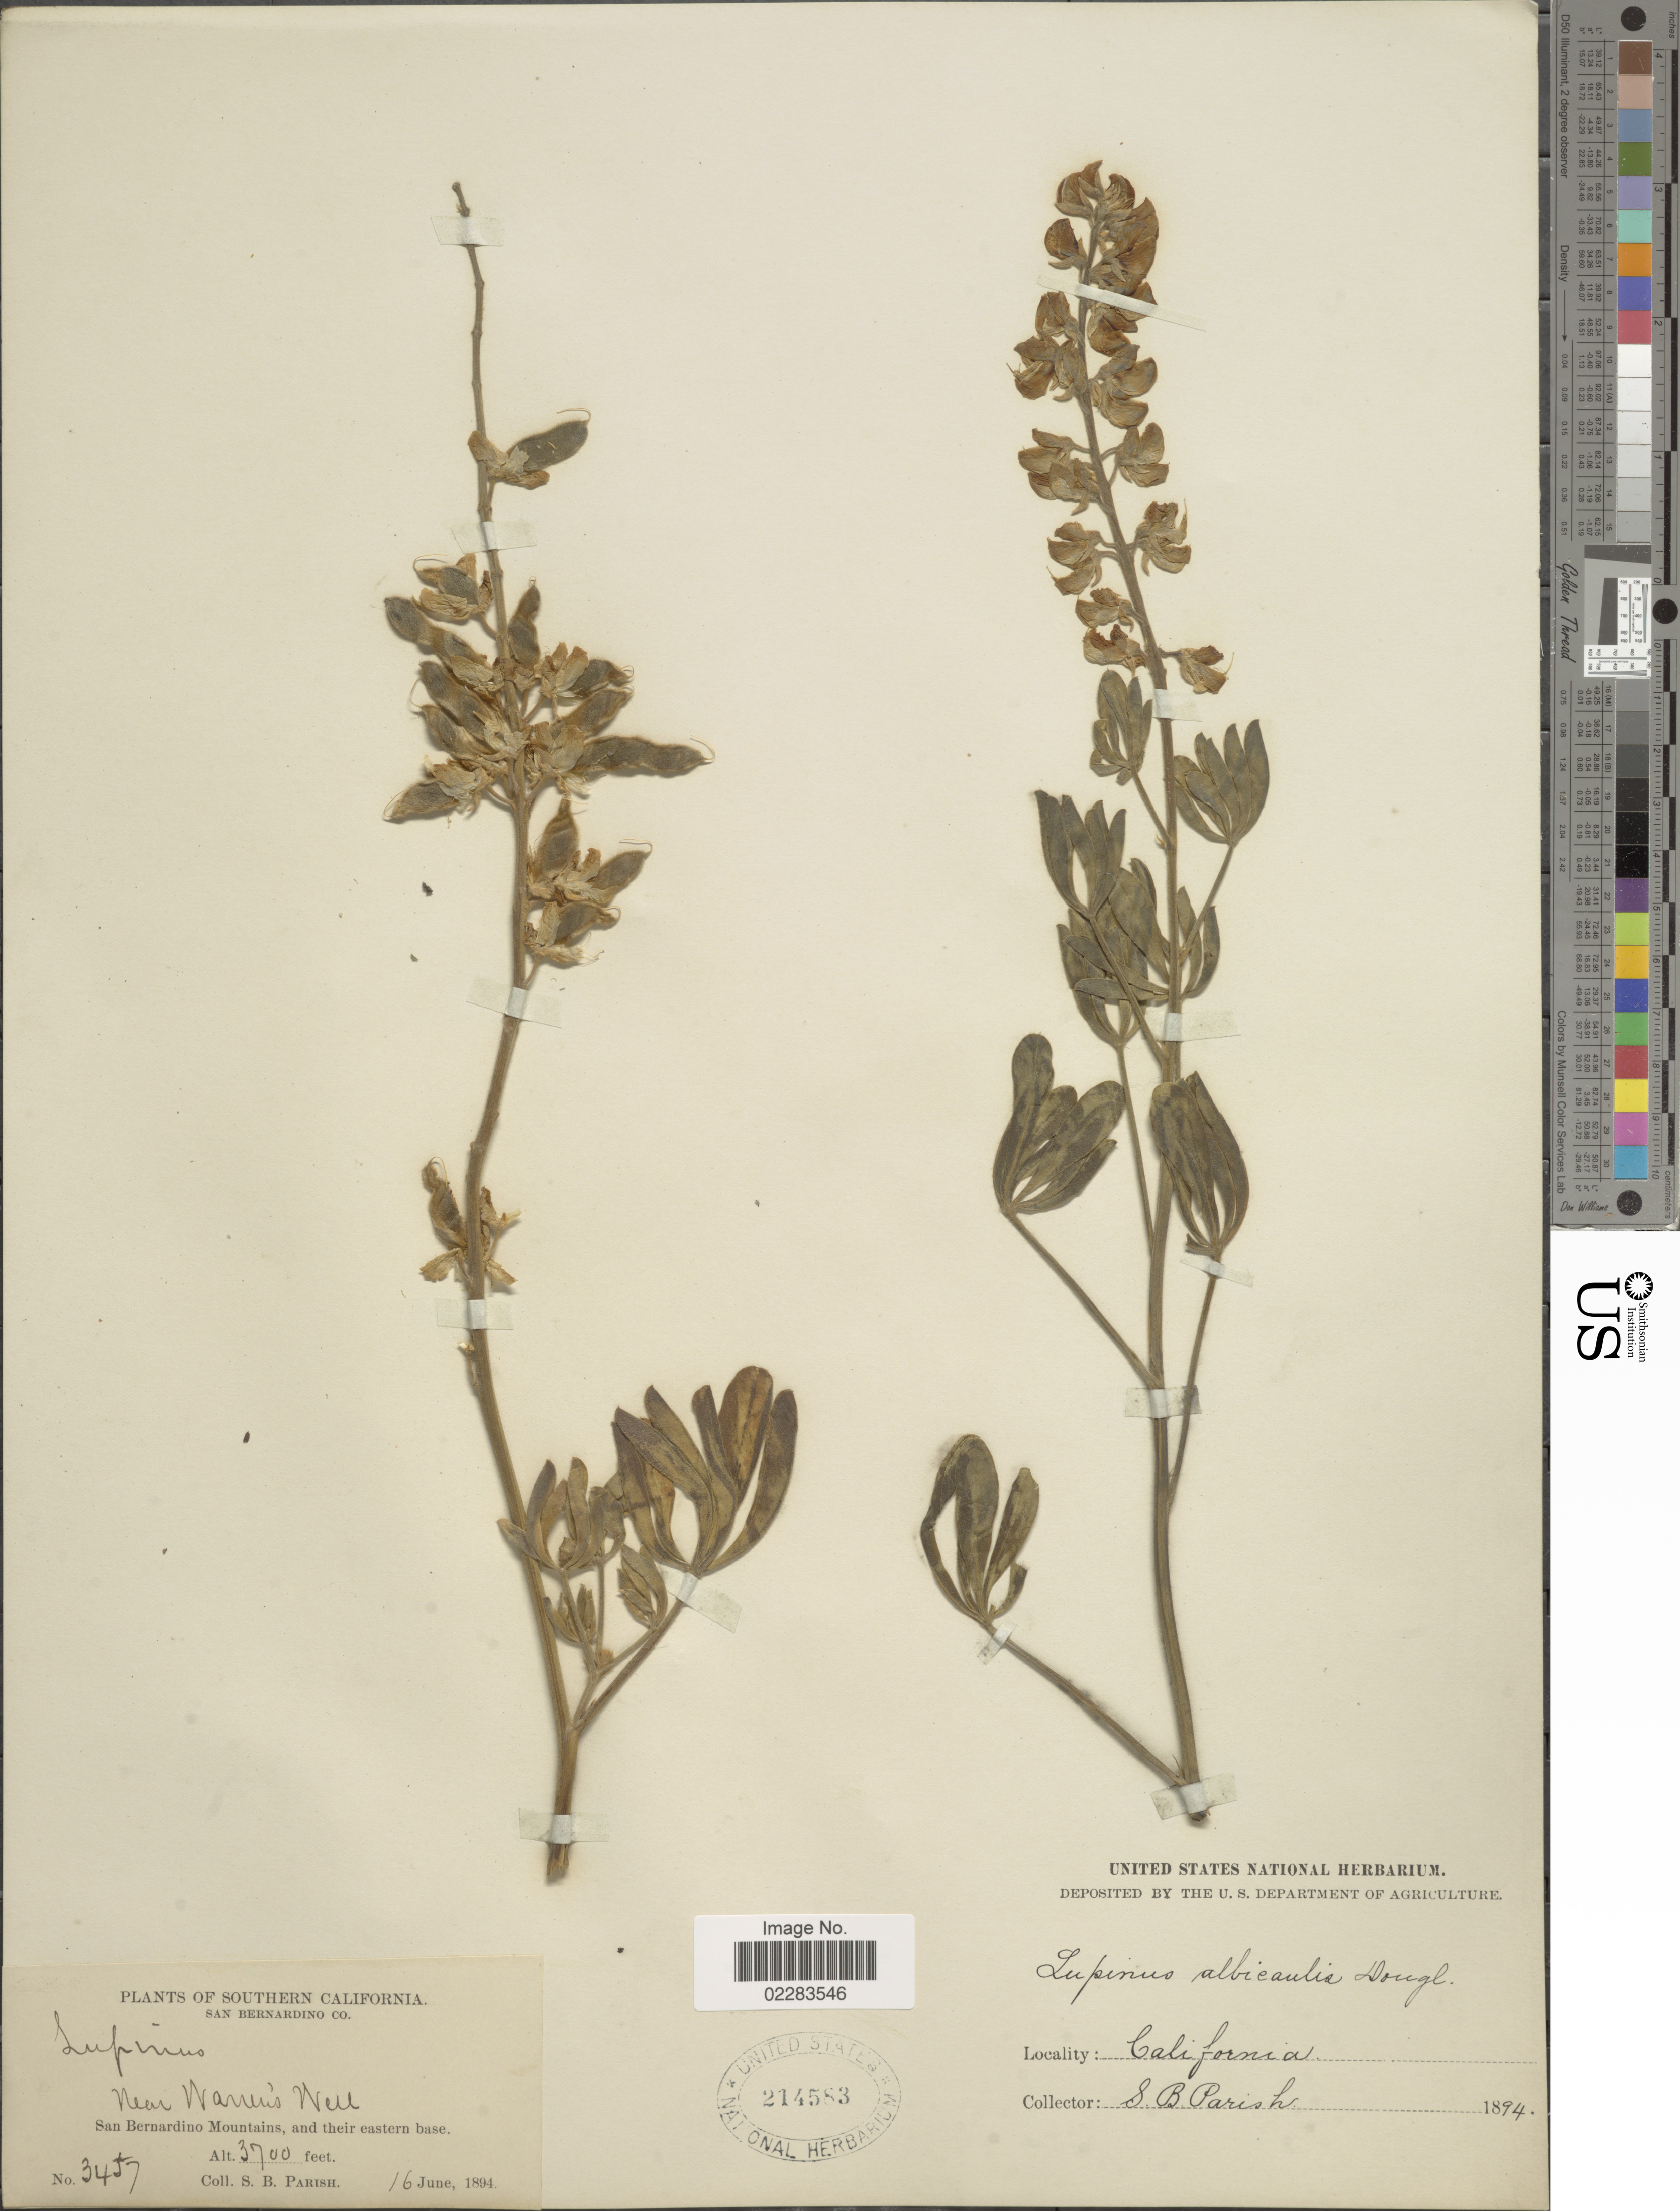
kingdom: Plantae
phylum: Tracheophyta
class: Magnoliopsida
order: Fabales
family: Fabaceae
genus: Lupinus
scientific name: Lupinus albicaulis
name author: Douglas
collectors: S. B. Parish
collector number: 3457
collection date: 1894-06-16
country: United States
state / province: California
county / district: San Bernardino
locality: Southern California. Near Warren's Well. San Bernardino Mountains, and their eastern base.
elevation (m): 1128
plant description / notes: Corrected "Near Warrius Well" to "Near Warren's Well". Filled county field.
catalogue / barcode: US 214583